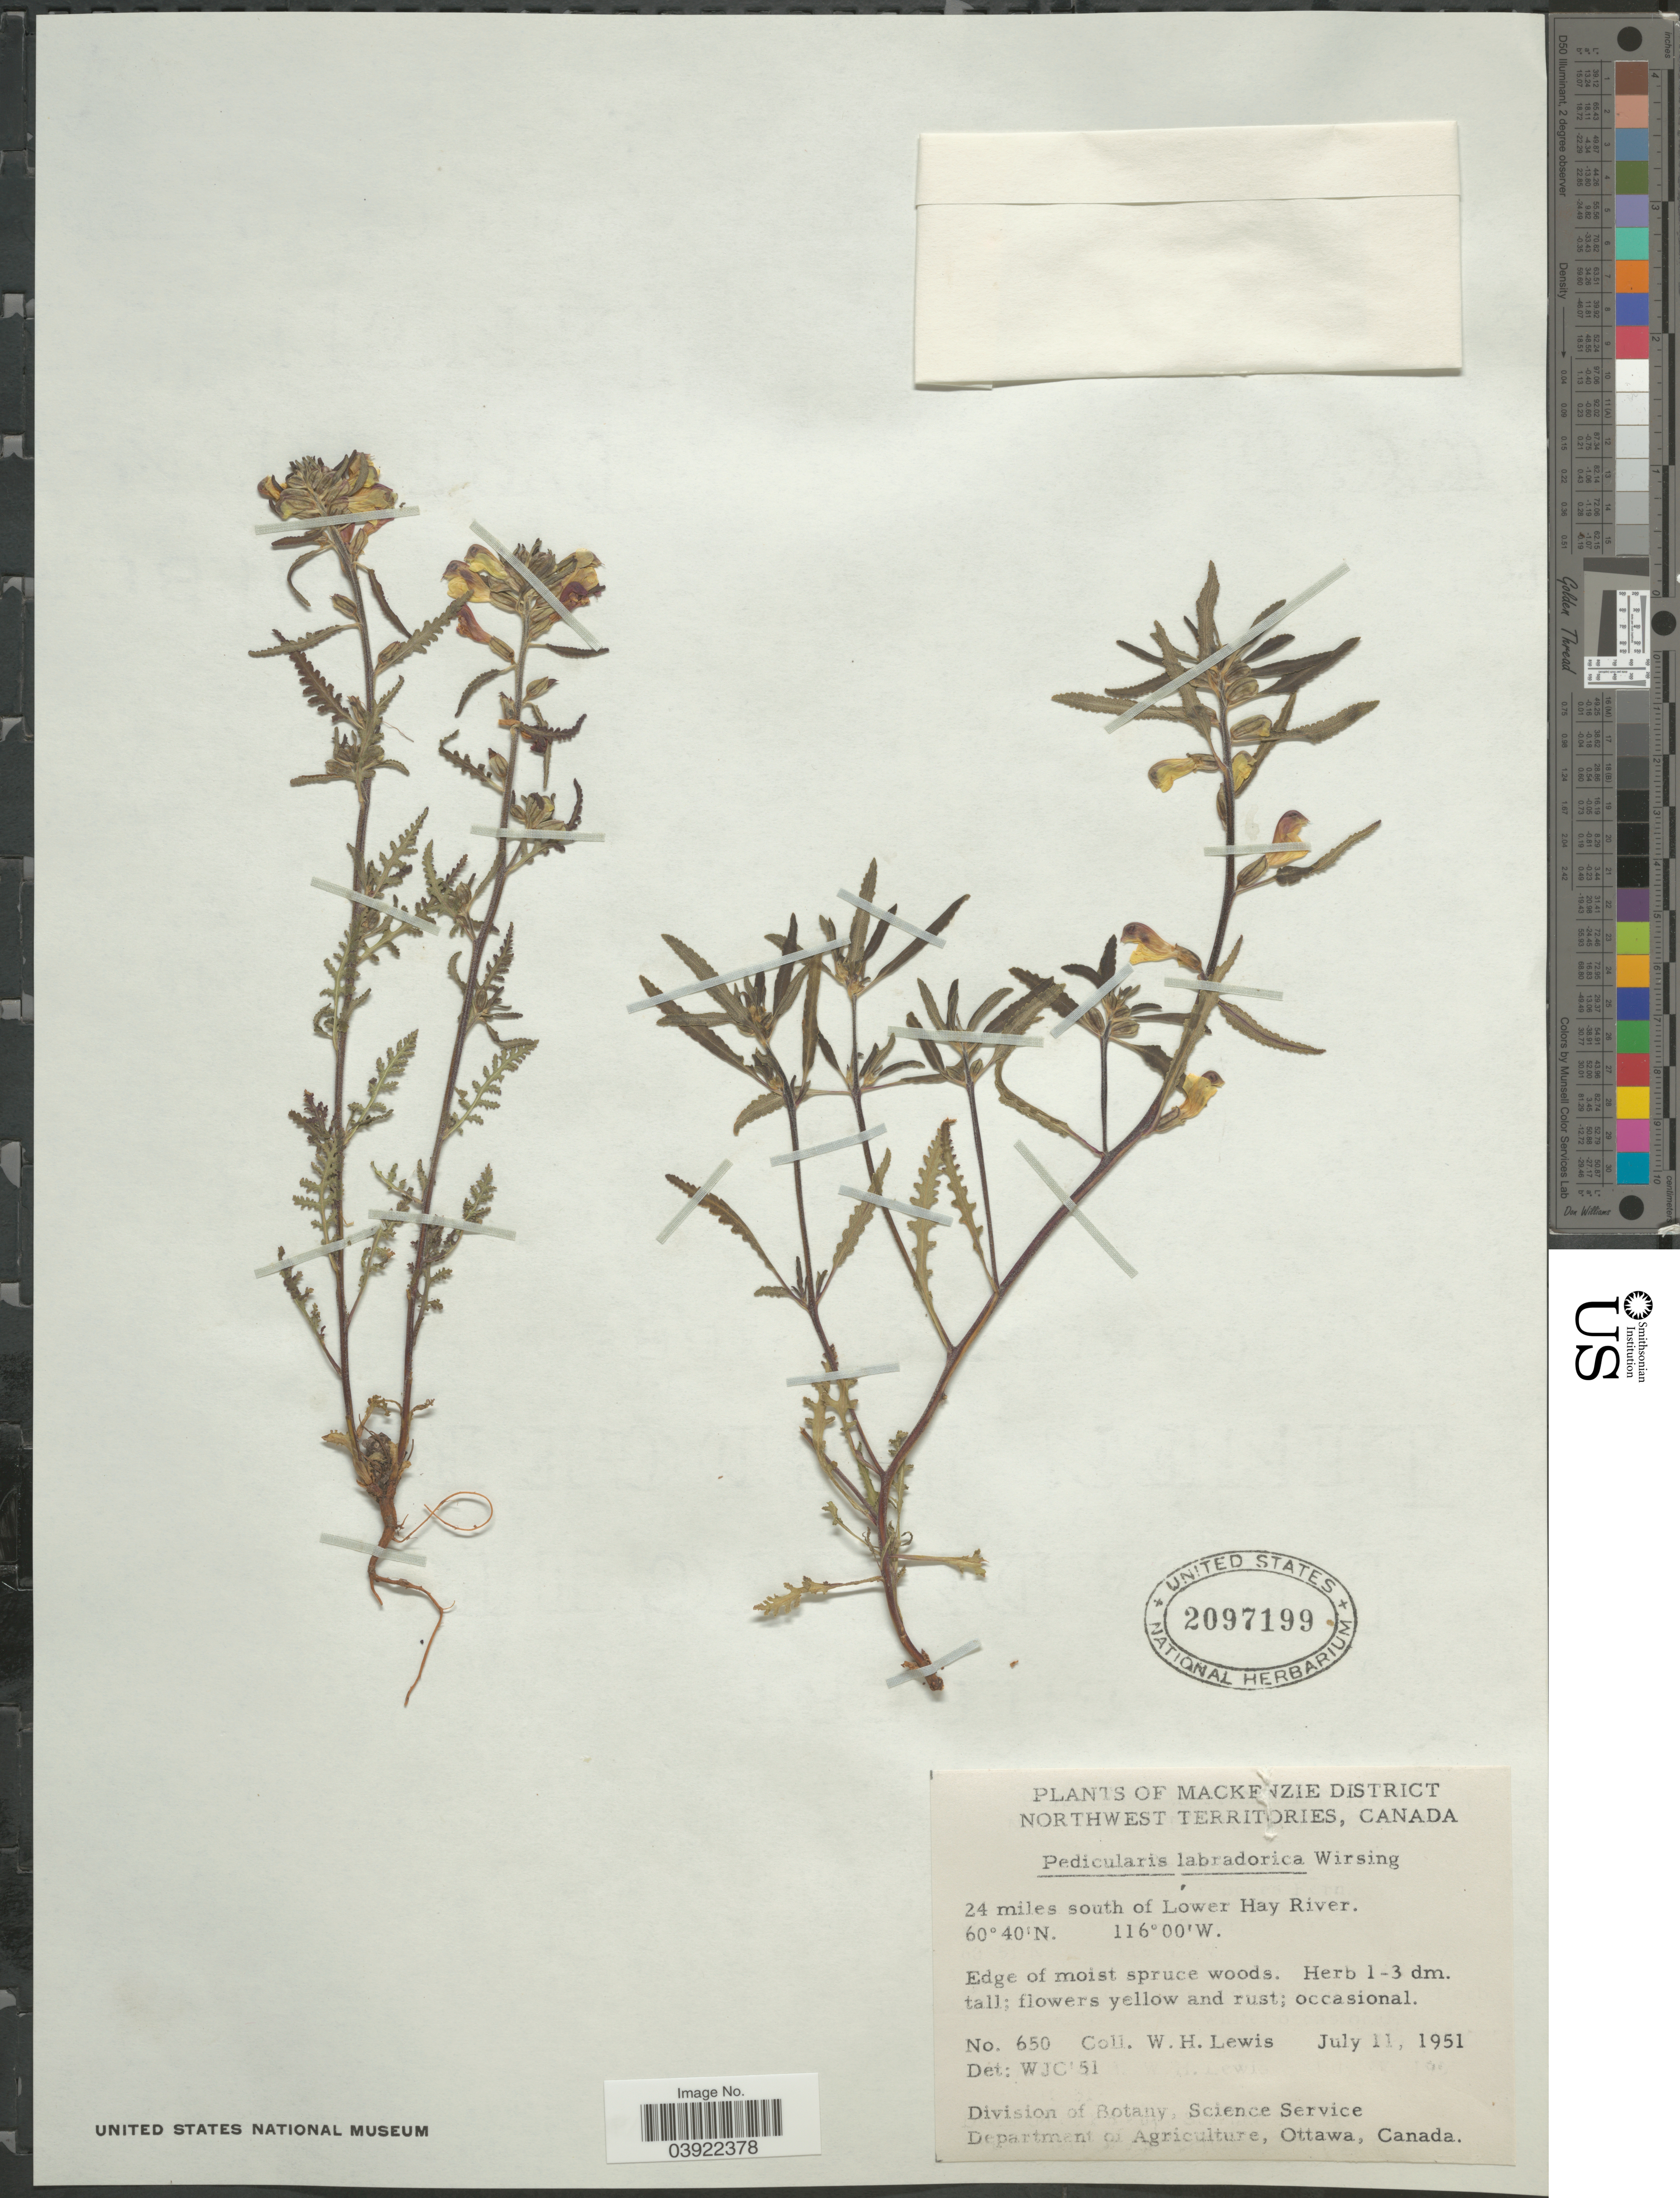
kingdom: Plantae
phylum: Tracheophyta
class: Magnoliopsida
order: Lamiales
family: Orobanchaceae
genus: Pedicularis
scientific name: Pedicularis labradorica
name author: Wirsing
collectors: W. H. Lewis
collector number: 650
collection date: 1951-07-11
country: Canada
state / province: Northwest Territories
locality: Mackenzie District. 24 miles south of Lower Hay River.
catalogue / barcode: US 2097199